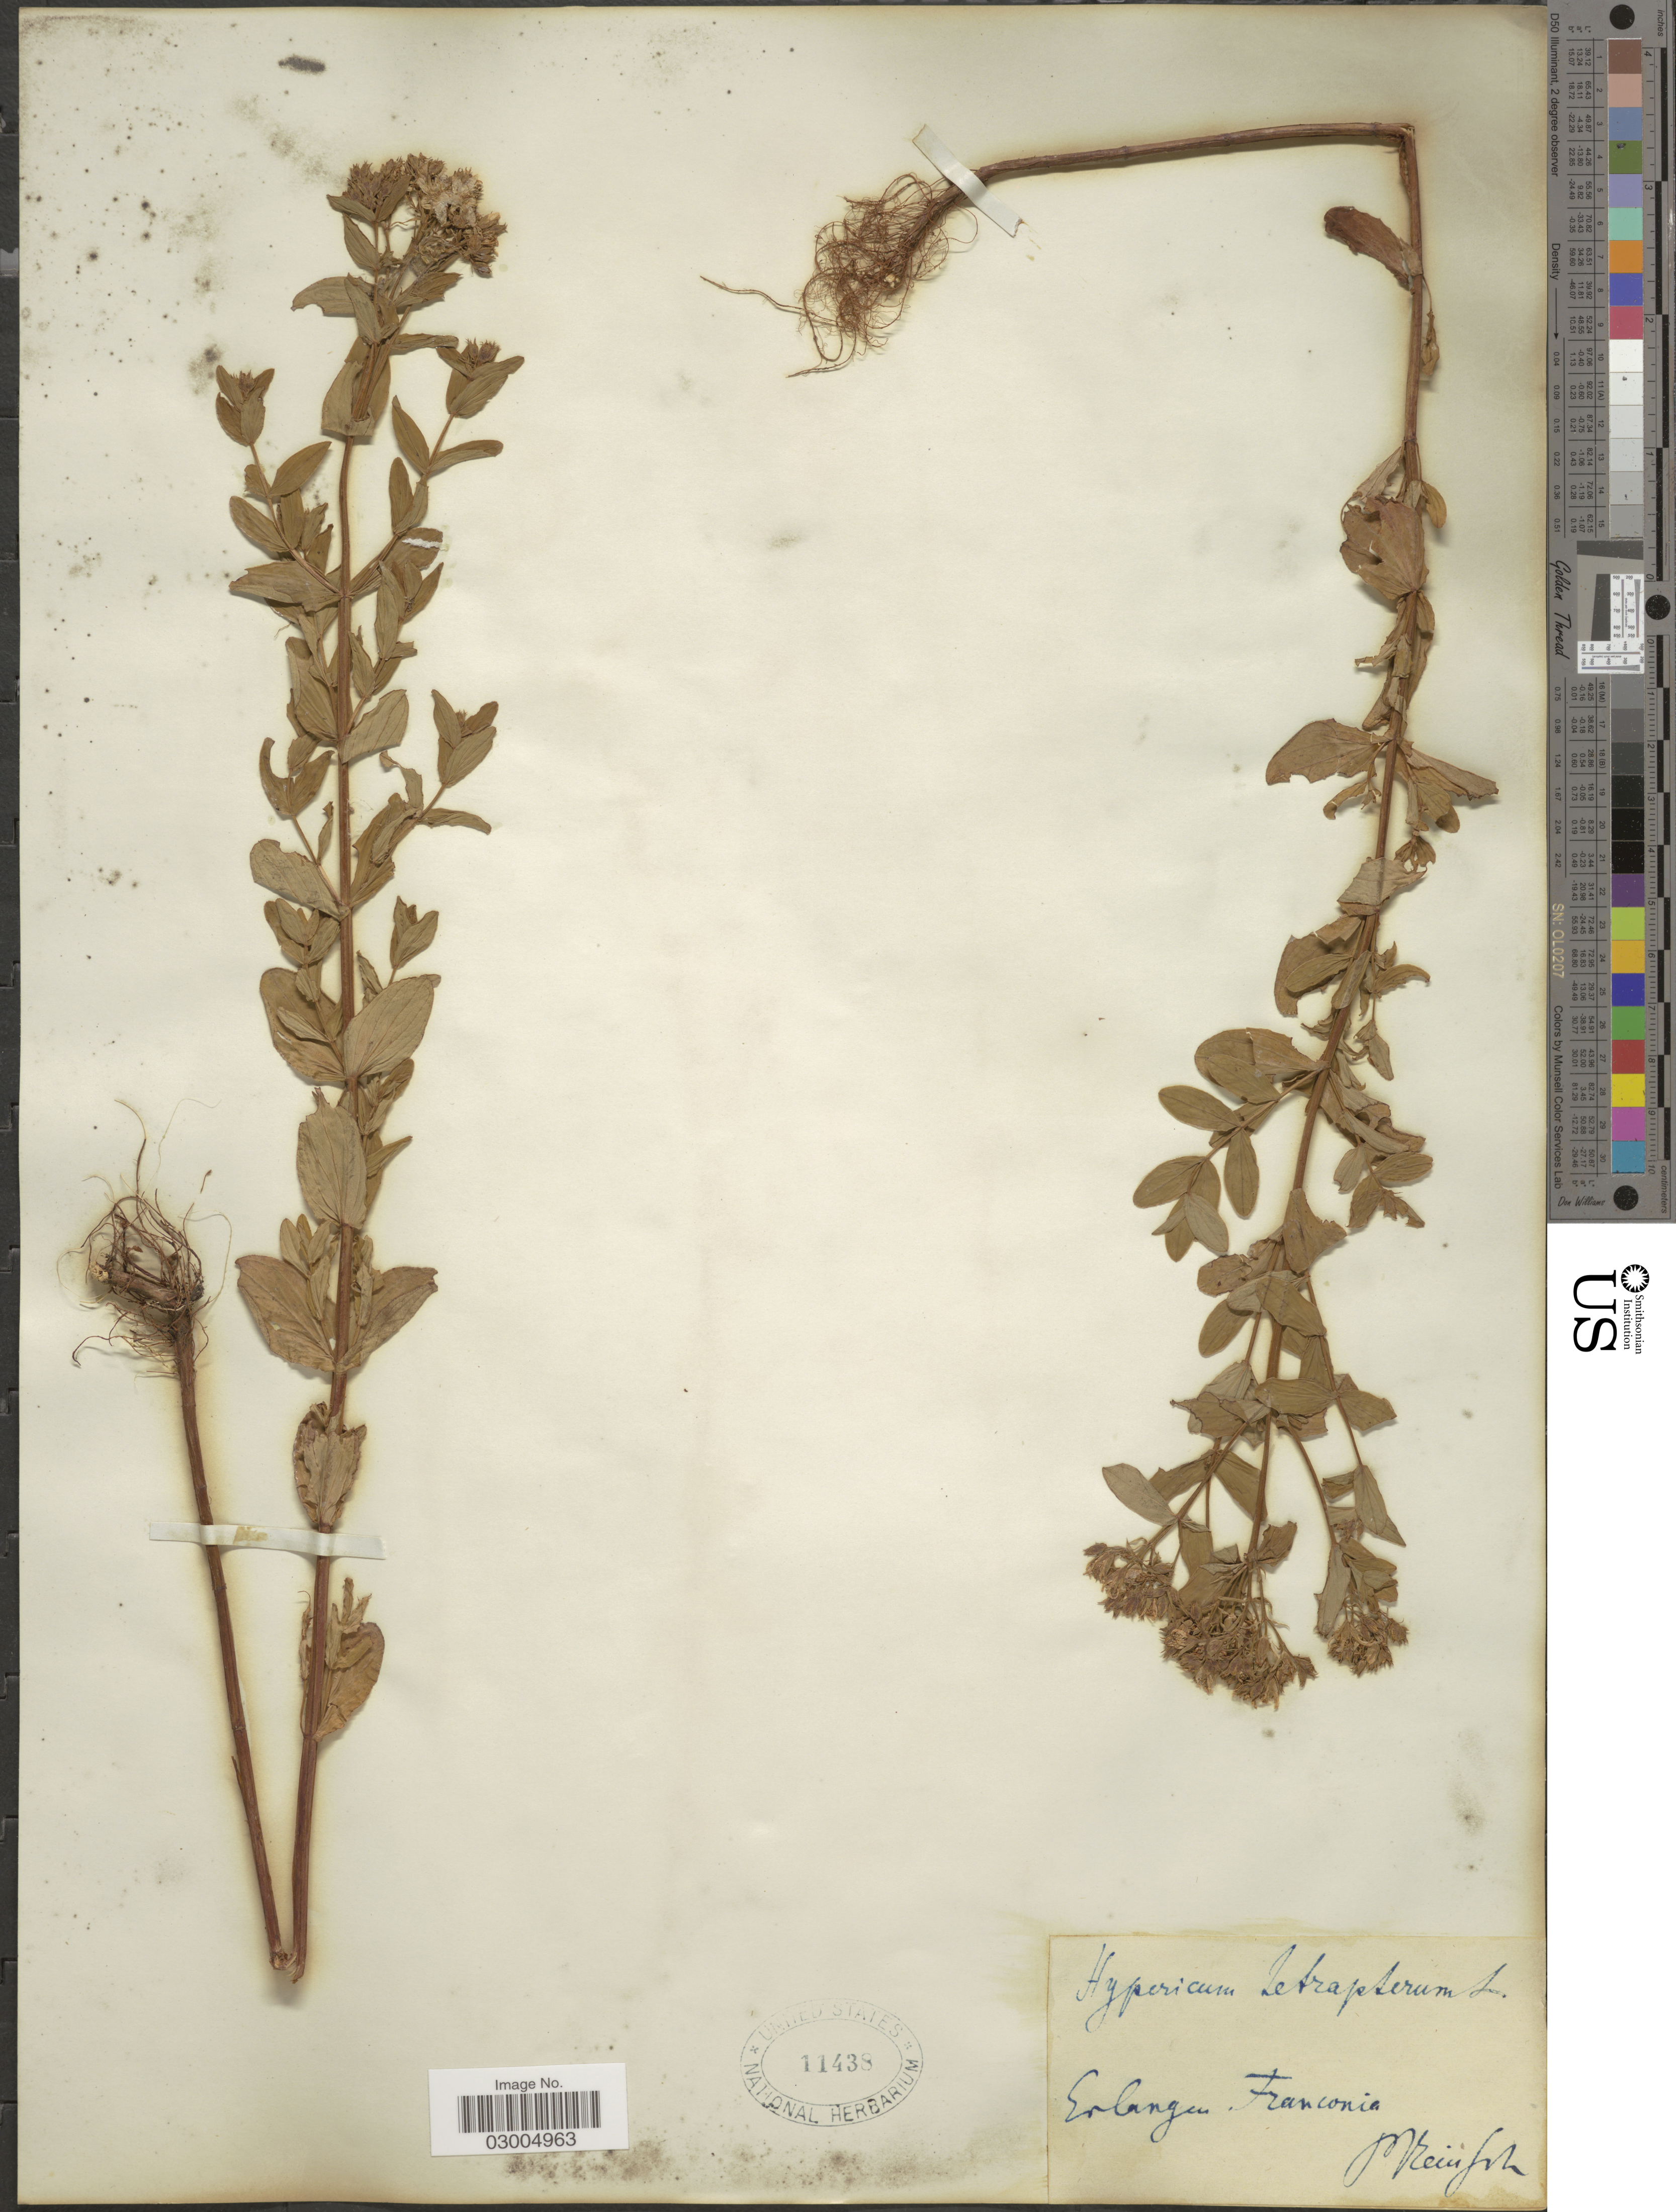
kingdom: Plantae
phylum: Tracheophyta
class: Magnoliopsida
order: Malpighiales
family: Hypericaceae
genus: Hypericum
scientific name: Hypericum tetrapterum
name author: Fr.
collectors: M. Reiuph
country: Germany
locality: Erlangen. Franconia.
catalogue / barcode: US 11438